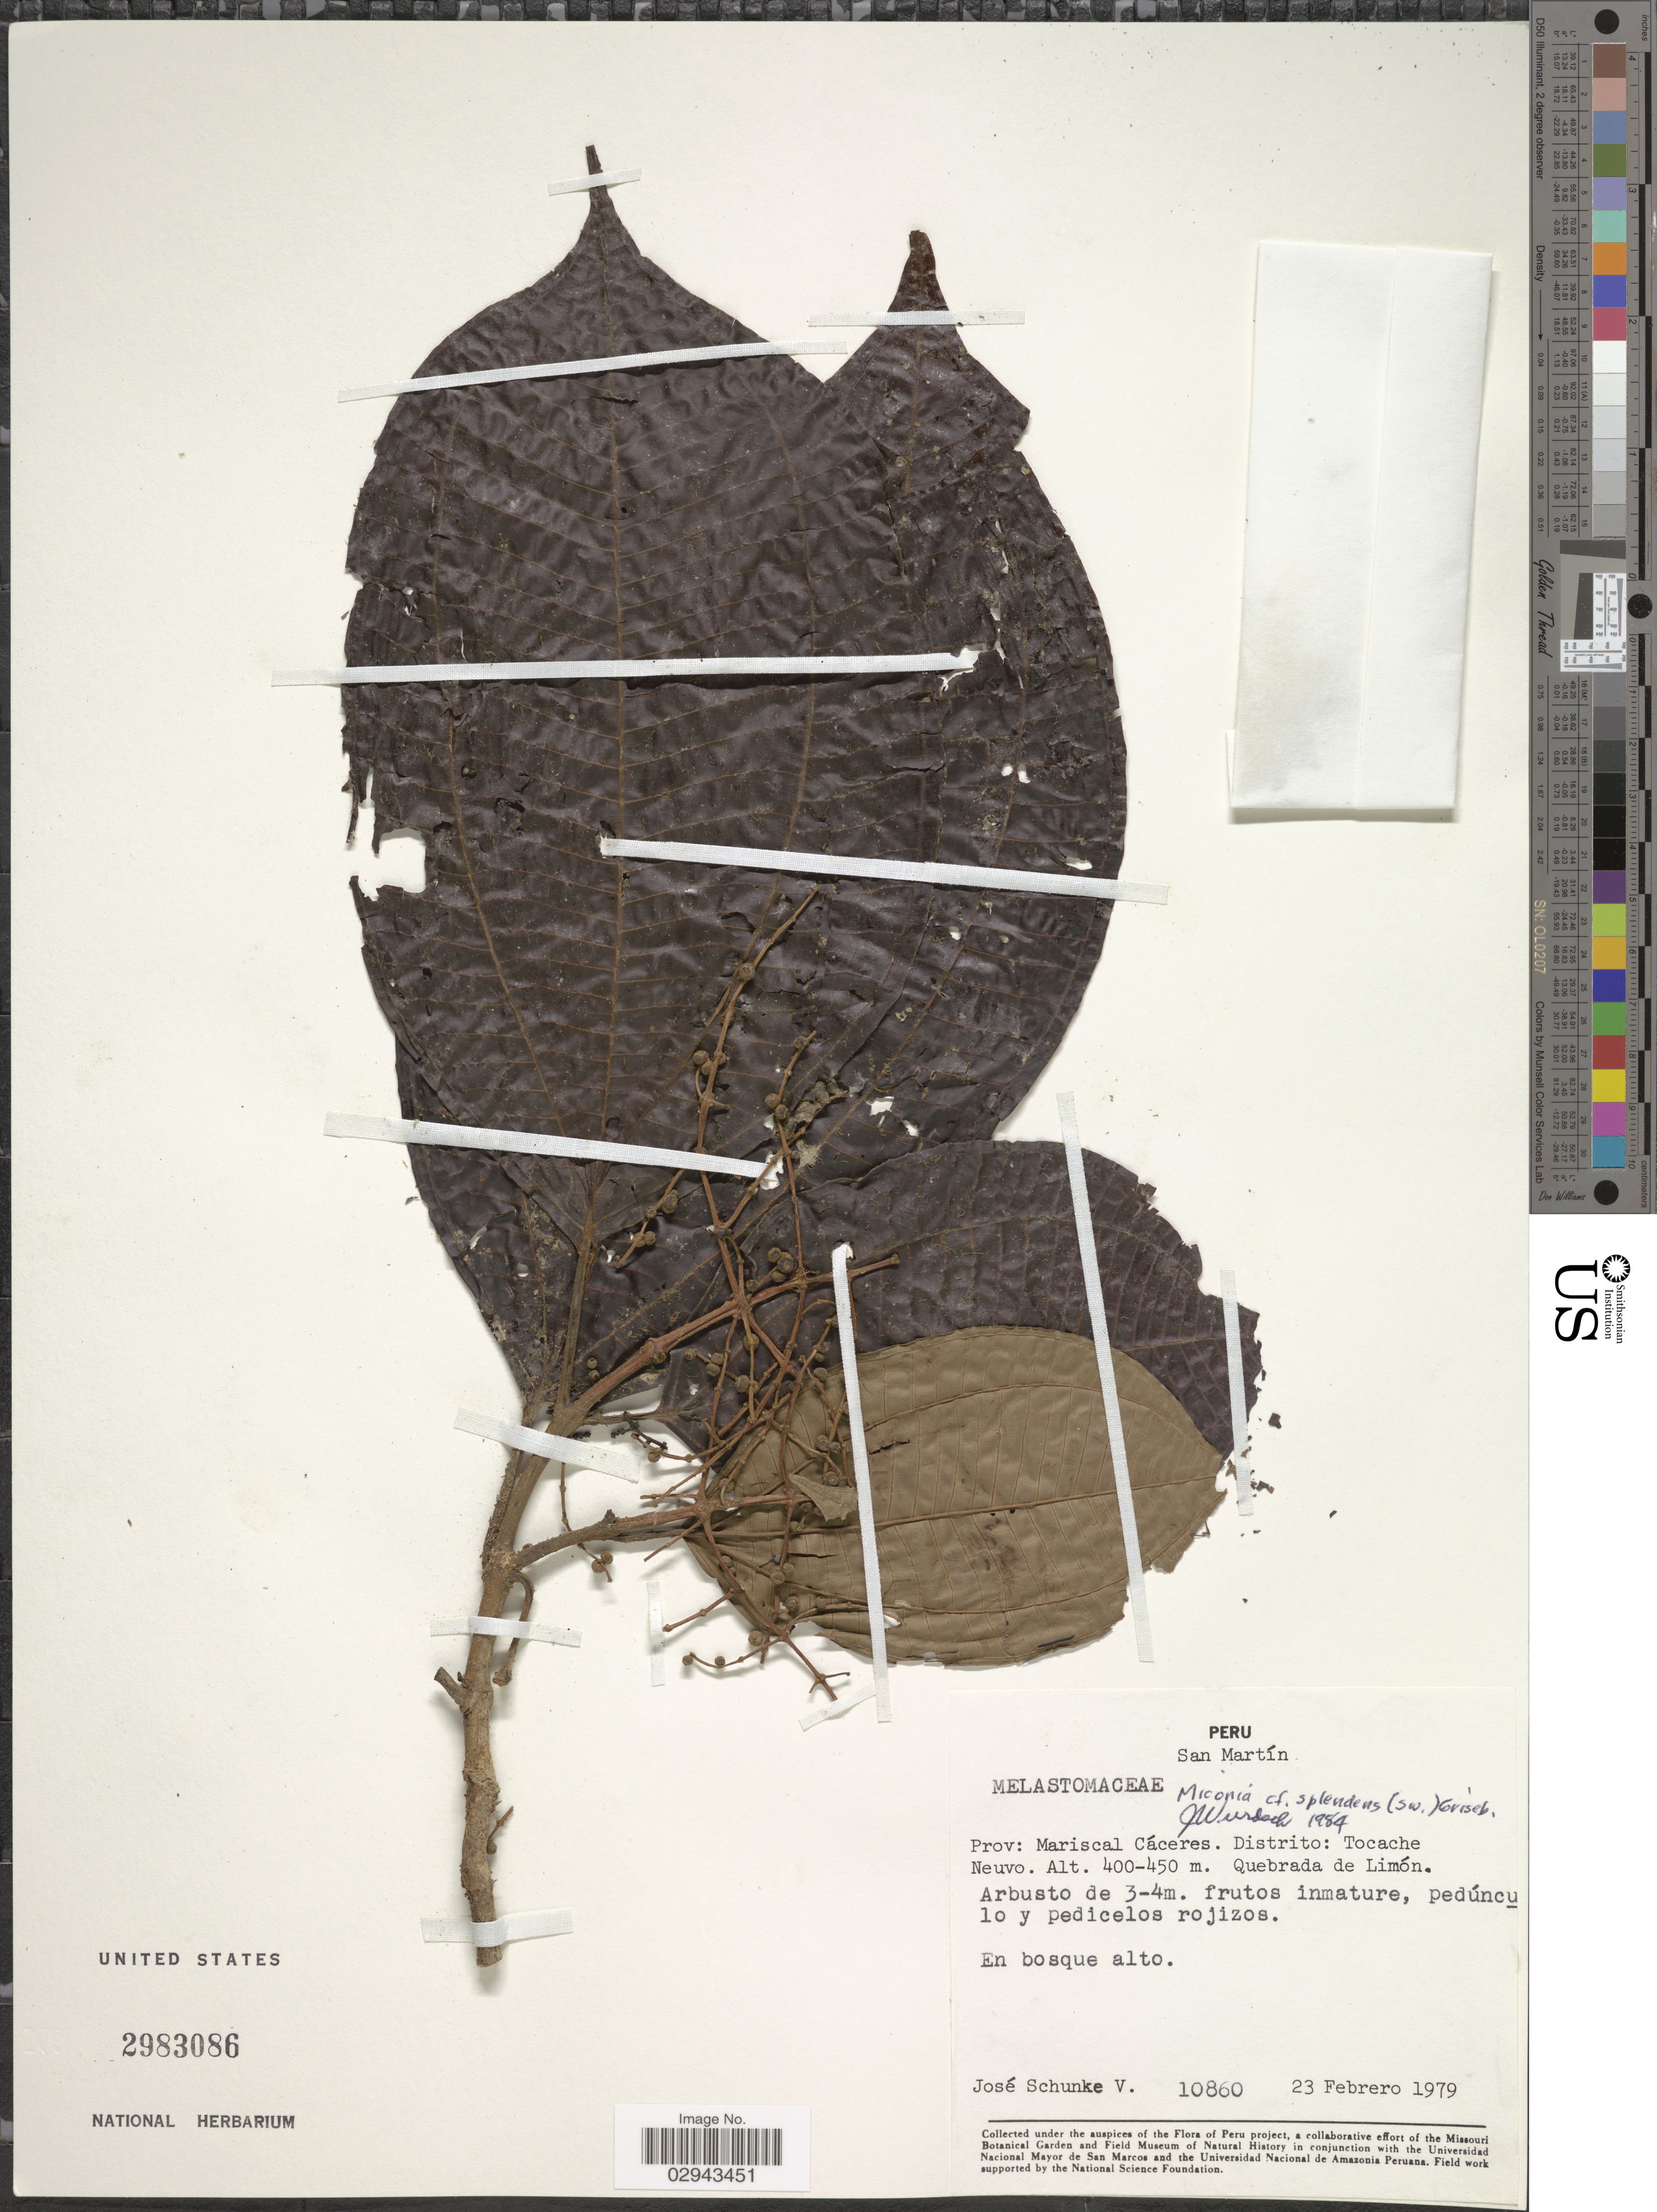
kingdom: Plantae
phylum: Tracheophyta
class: Magnoliopsida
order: Myrtales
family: Melastomataceae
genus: Miconia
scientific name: Miconia splendens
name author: (Sw.) Griseb.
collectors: J. Schunke Vigo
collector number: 10860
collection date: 1979-02-23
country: Peru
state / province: San Martín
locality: Prov: Mariscal Cáceres. Distrito: Tocache Neuvo. Quebrada de Limón.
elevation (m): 400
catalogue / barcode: US 2983086